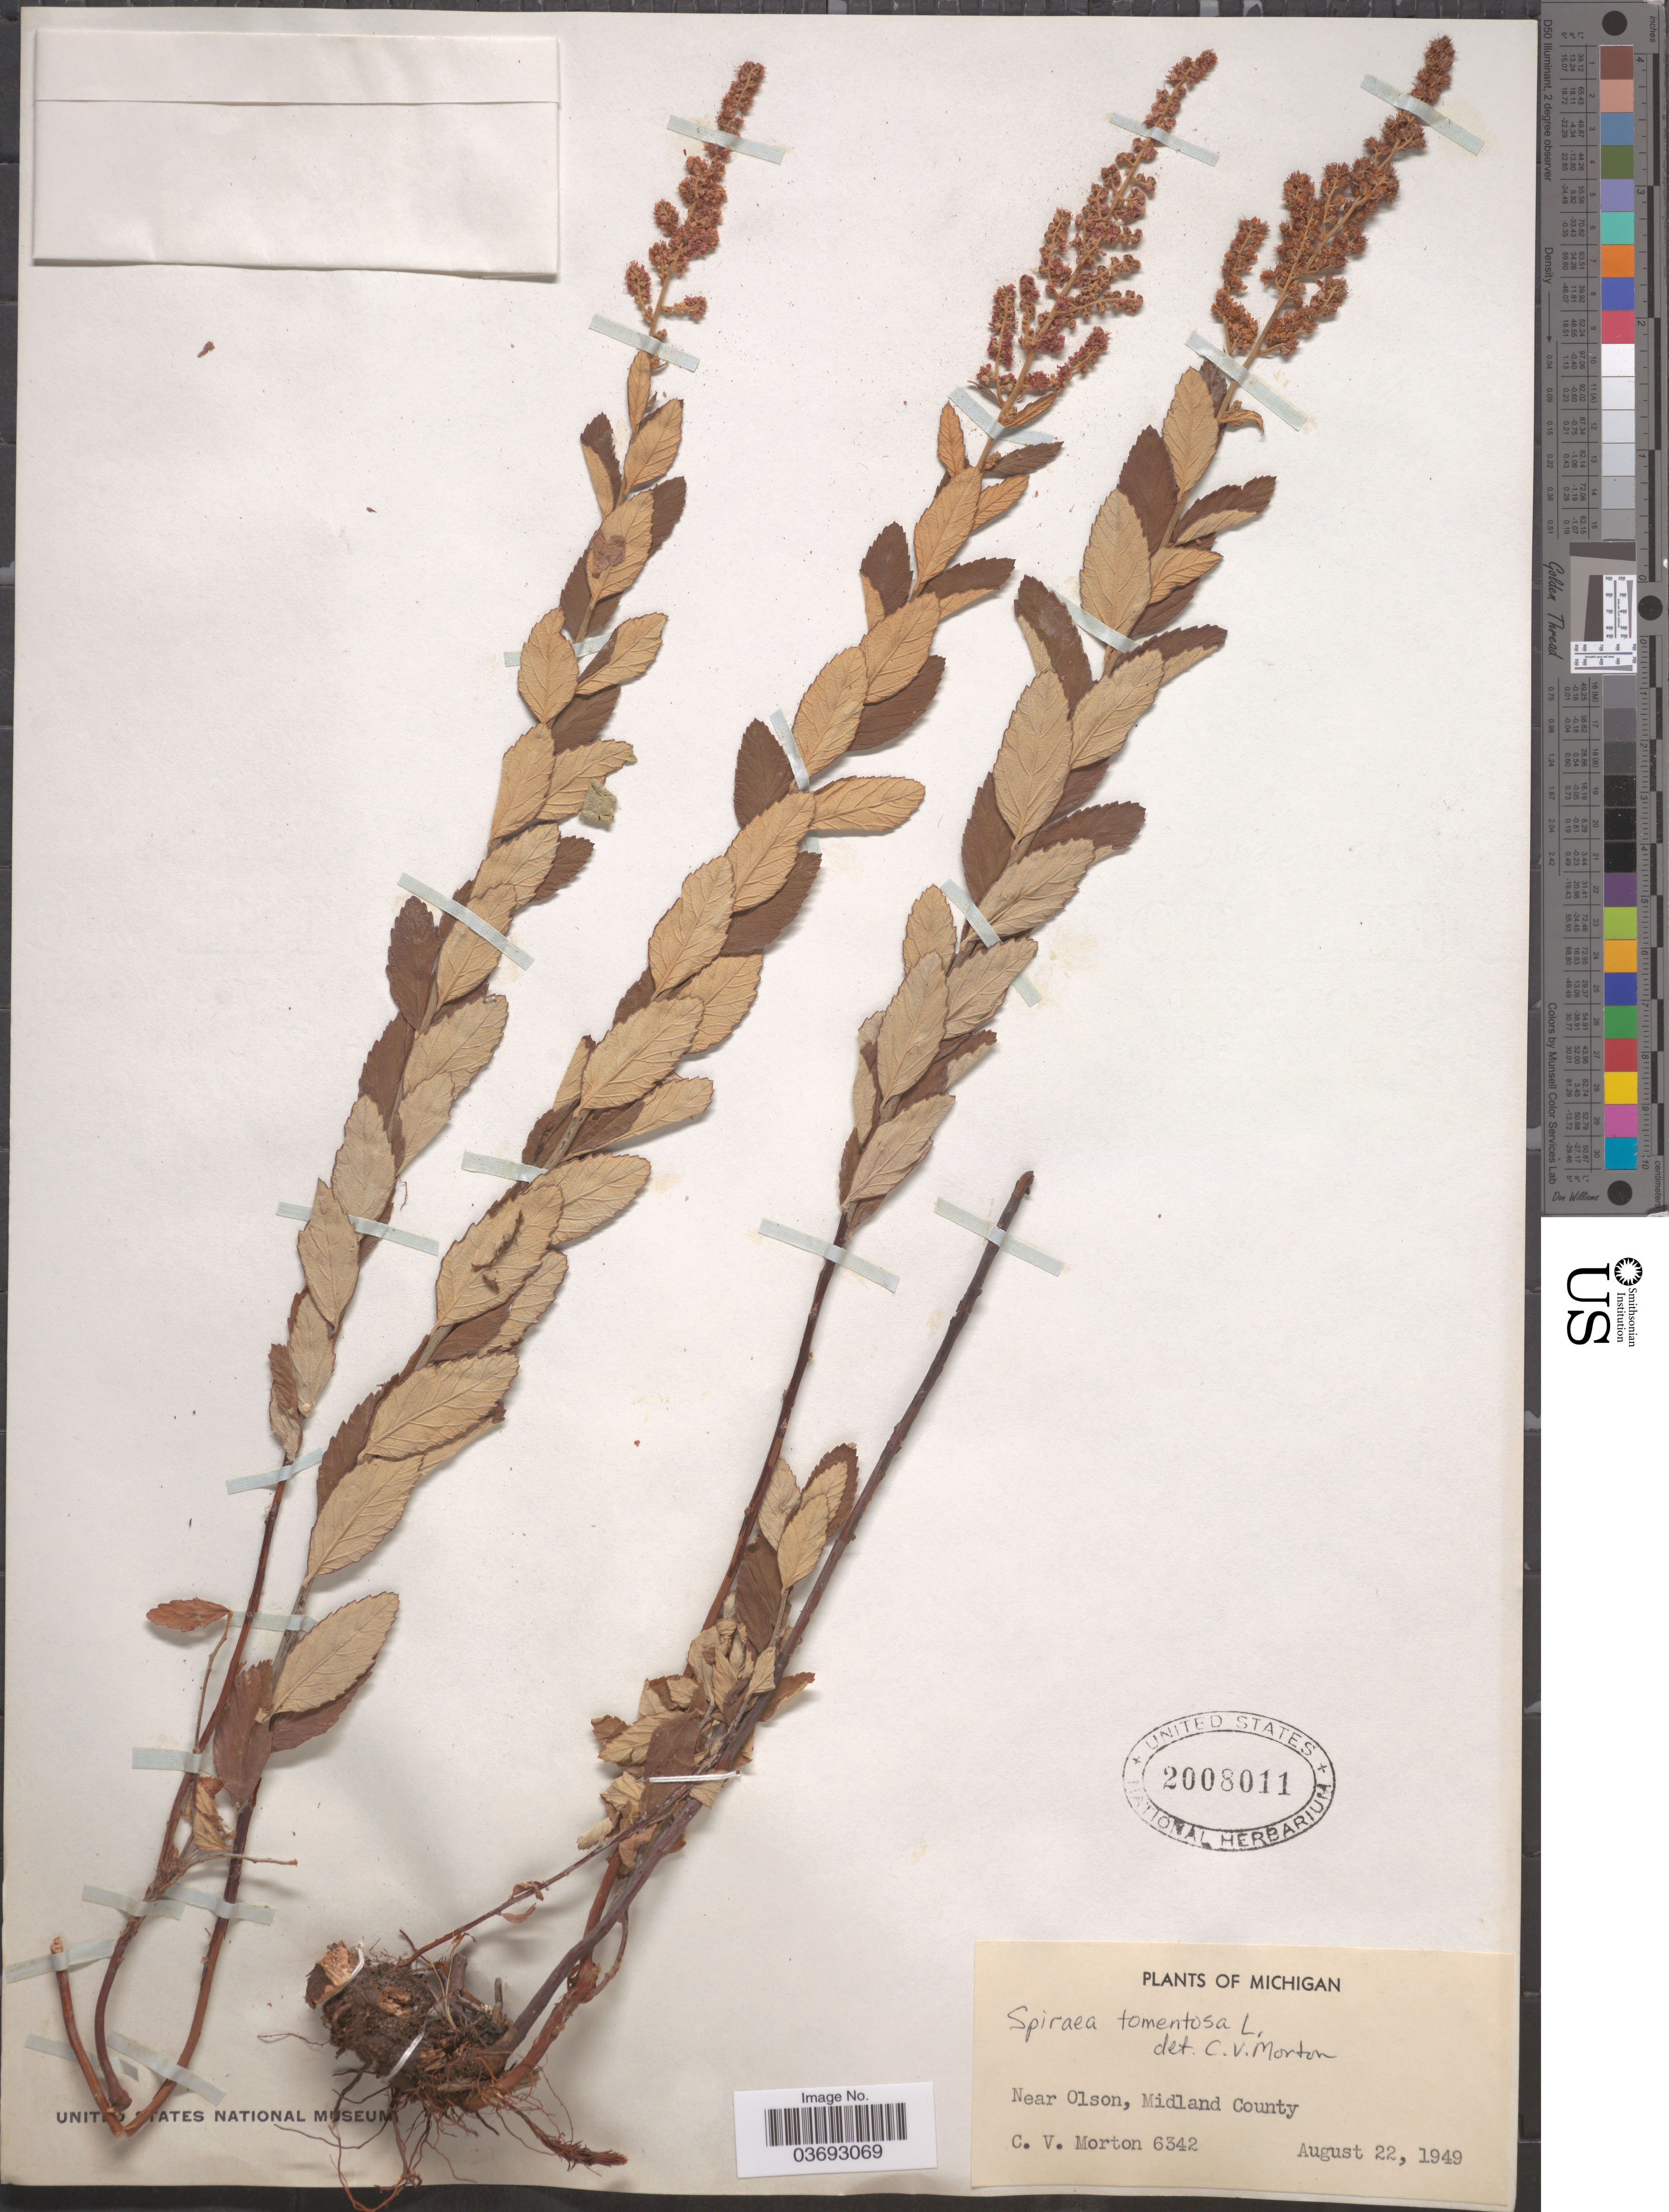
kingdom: Plantae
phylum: Tracheophyta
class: Magnoliopsida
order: Rosales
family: Rosaceae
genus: Spiraea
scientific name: Spiraea tomentosa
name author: L.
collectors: C. V. Morton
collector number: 6342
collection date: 1949-08-22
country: United States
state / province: Michigan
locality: Near Olson, Midland County.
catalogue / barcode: US 2008011